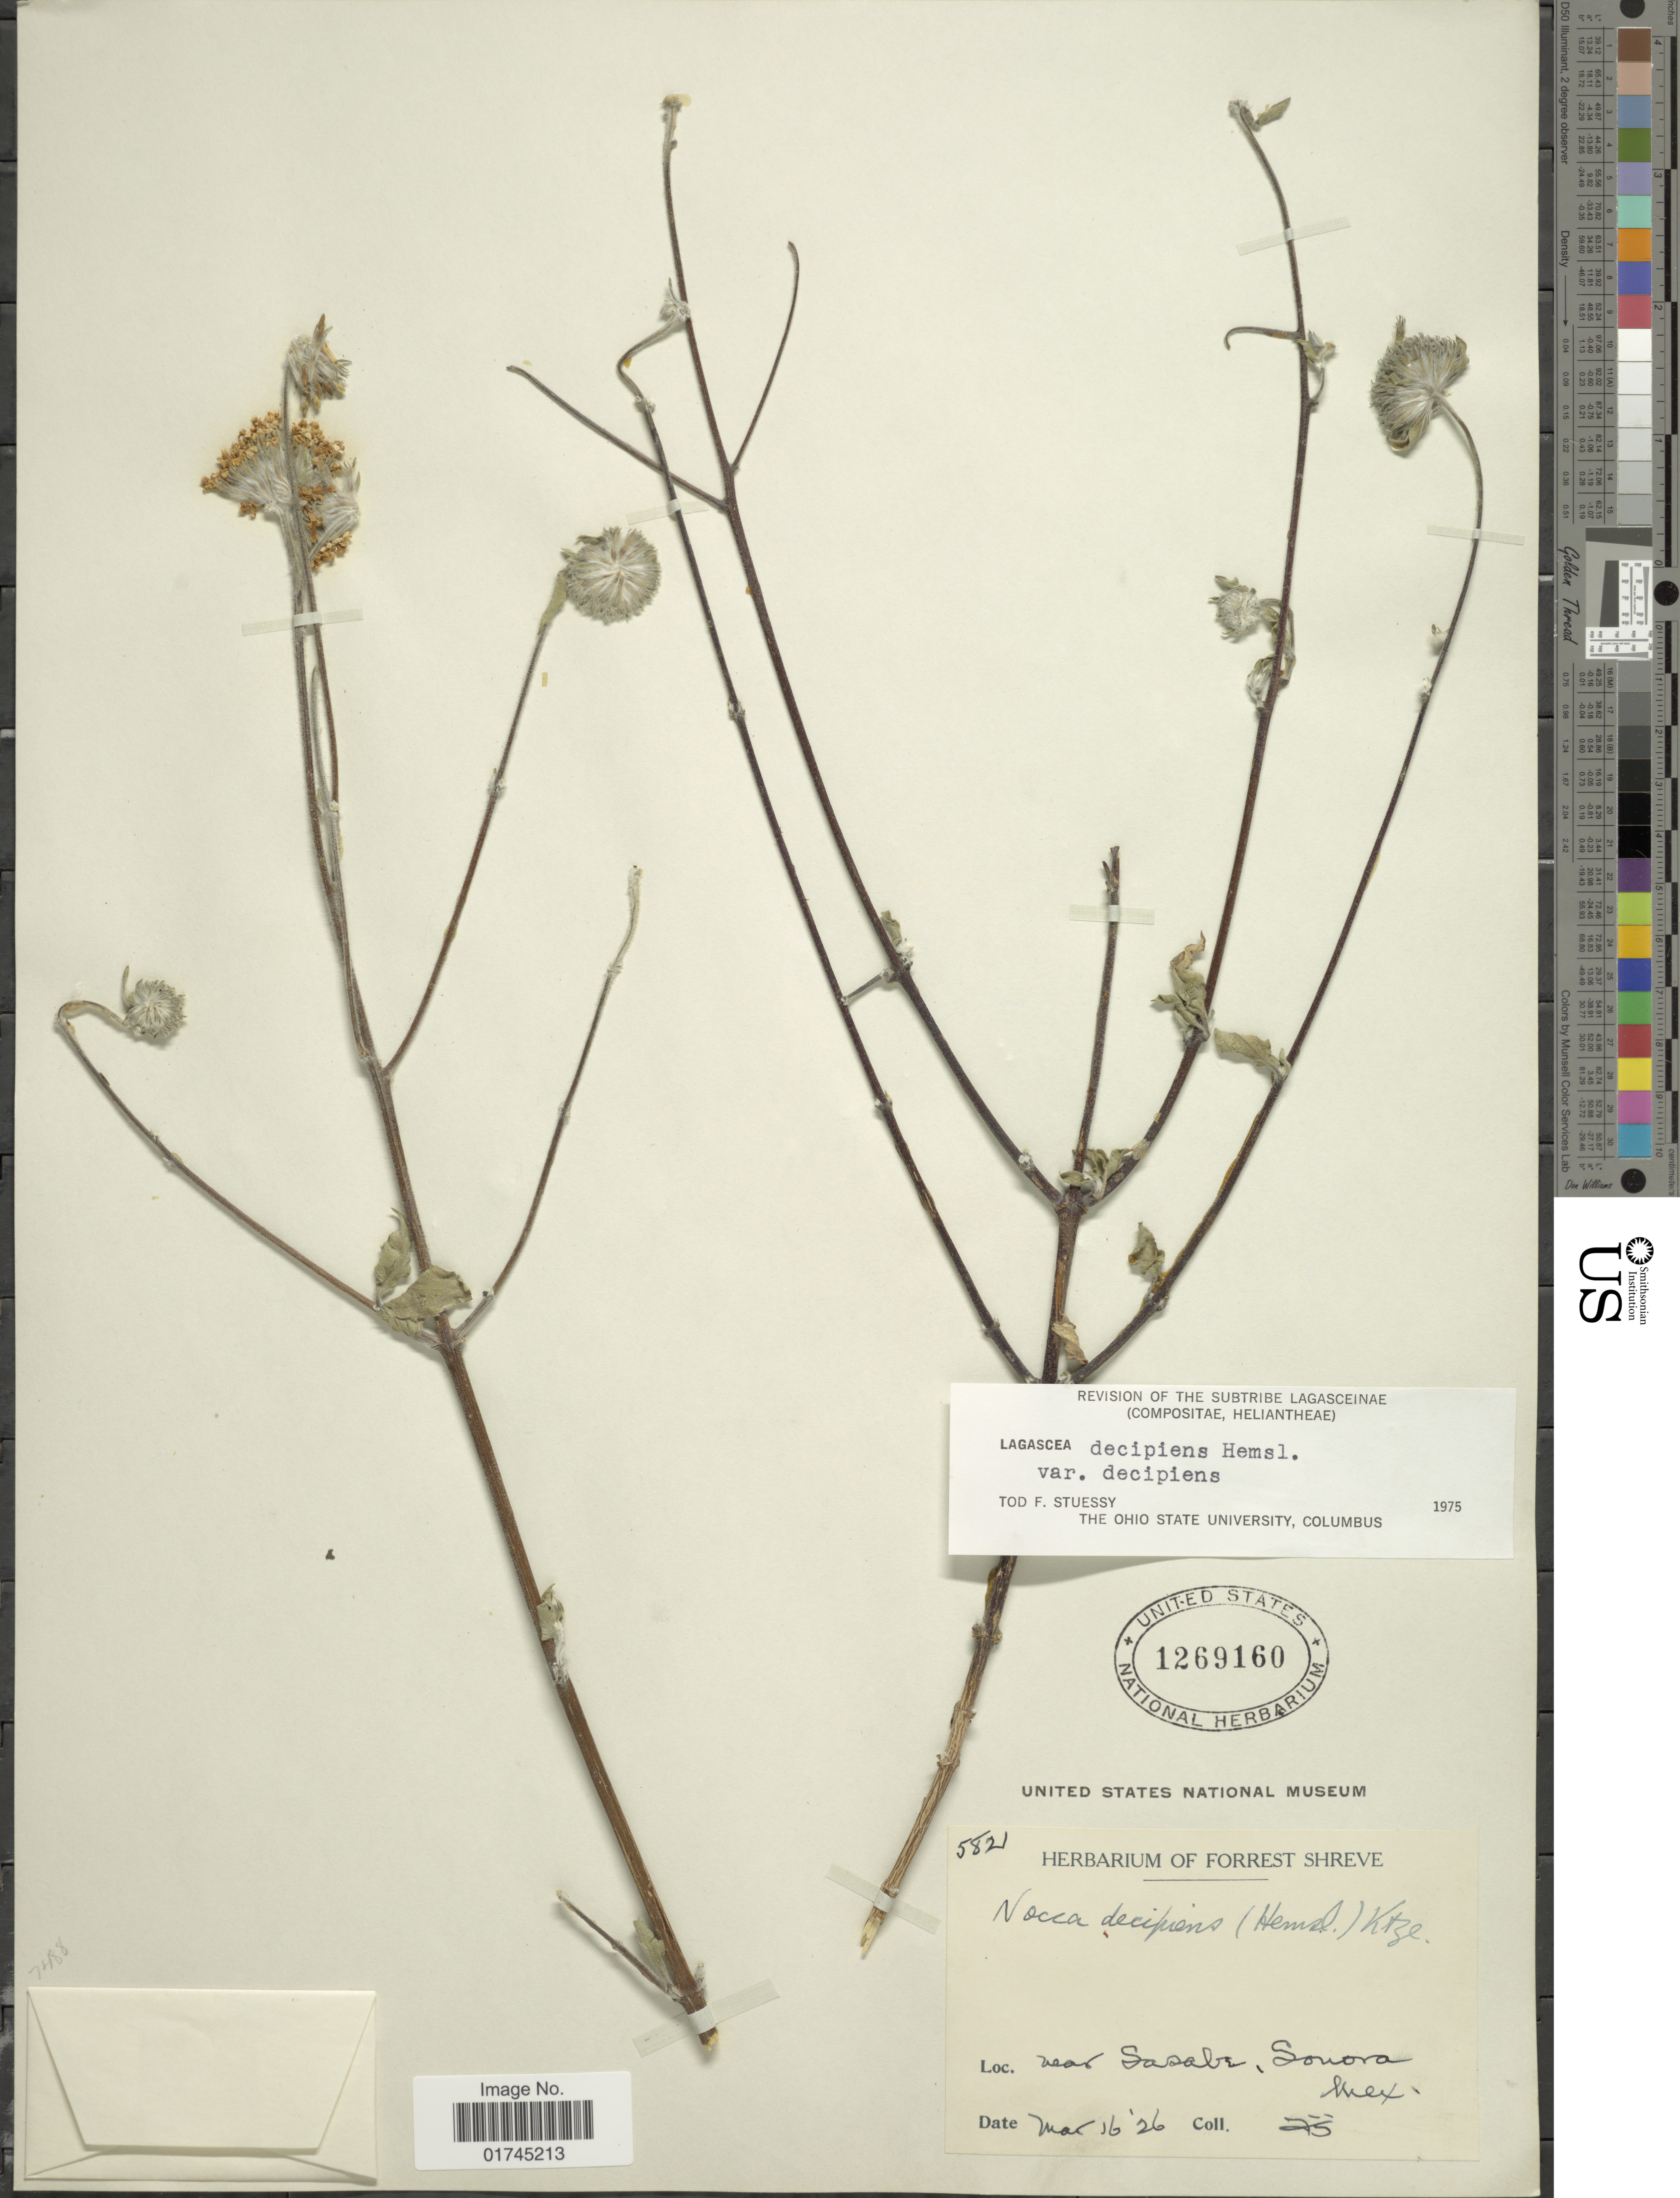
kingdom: Plantae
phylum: Tracheophyta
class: Magnoliopsida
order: Asterales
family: Asteraceae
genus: Lagascea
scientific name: Lagascea decipiens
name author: Hemsl.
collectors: F. Shreve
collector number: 5821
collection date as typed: Transcribed d/m/y: 16/3/26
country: Mexico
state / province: Sonora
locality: Near Sasabe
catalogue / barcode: US 1269160